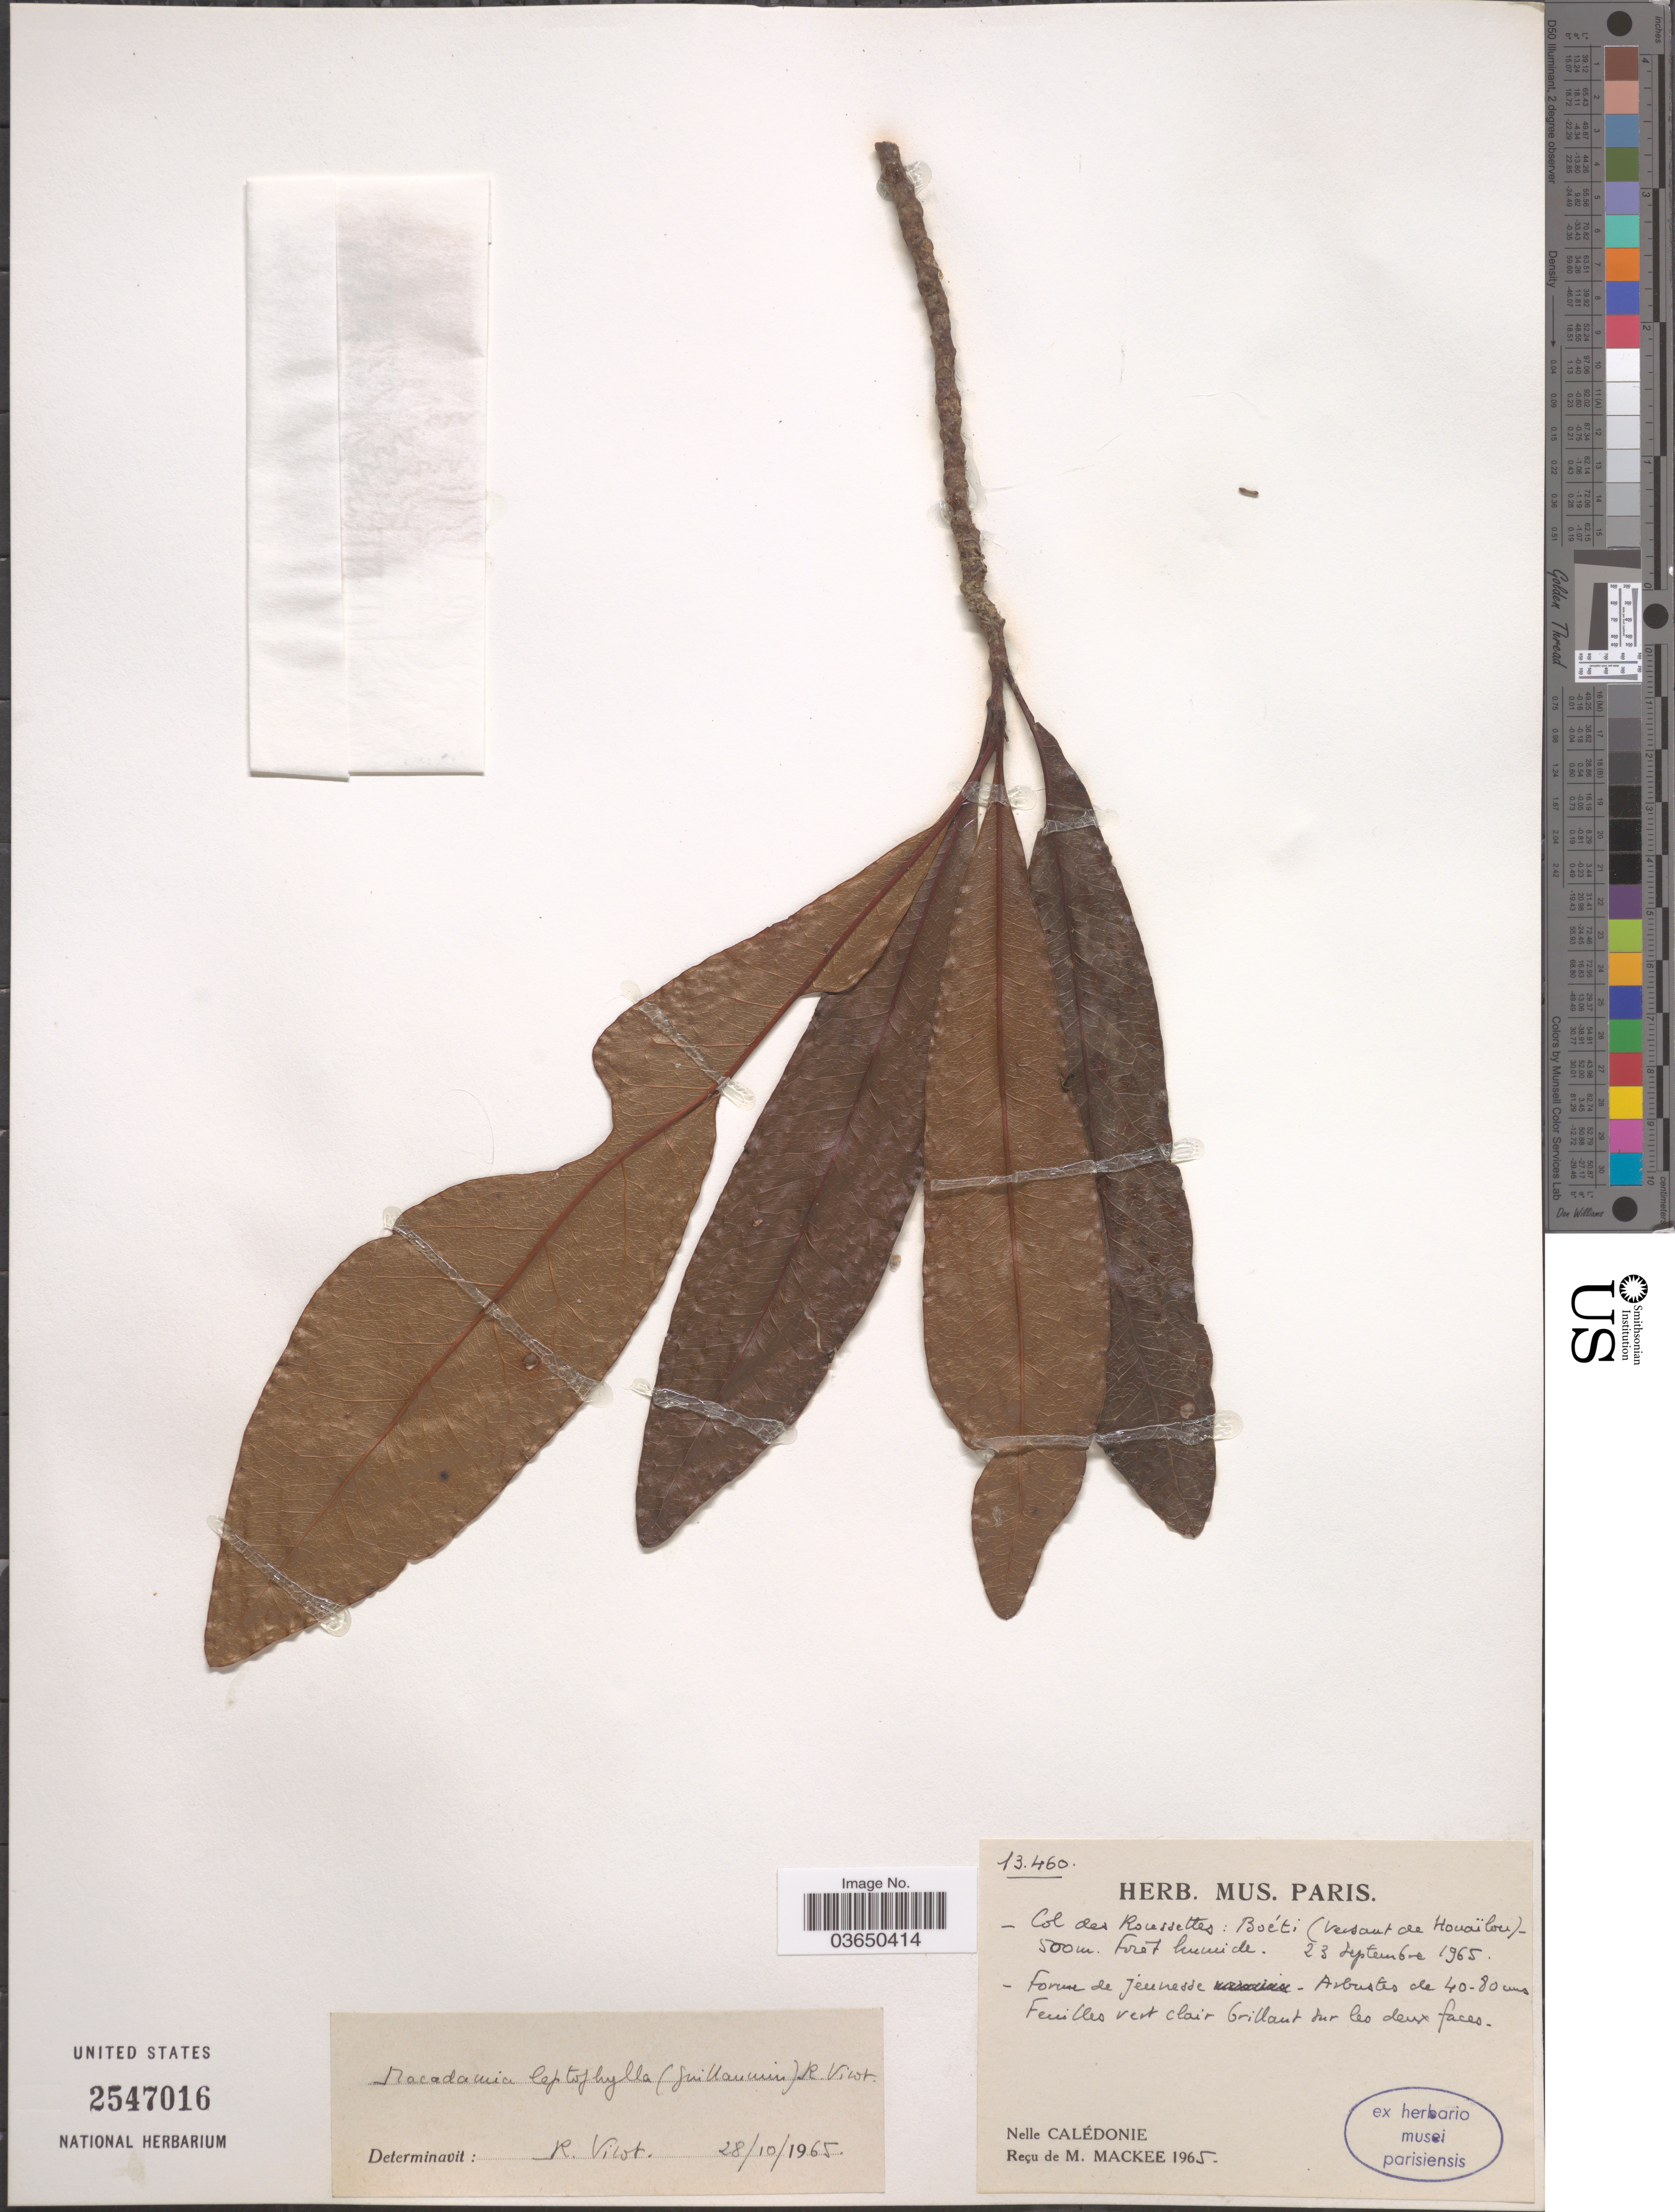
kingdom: Plantae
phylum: Tracheophyta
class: Magnoliopsida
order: Proteales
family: Proteaceae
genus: Macadamia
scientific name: Macadamia leptophylla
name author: (Guillaumin) R. Virot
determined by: Strong, Mark T., (BOT), Smithsonian Institution - National Museum of Natural History (UNITED STATES)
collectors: M. Mackee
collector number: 13460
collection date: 1965-09-23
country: New Caledonia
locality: Col des Roussettes: Boéti; (vesant de Houaïlou). Nelle Calédonie.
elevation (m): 500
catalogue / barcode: US 2547016